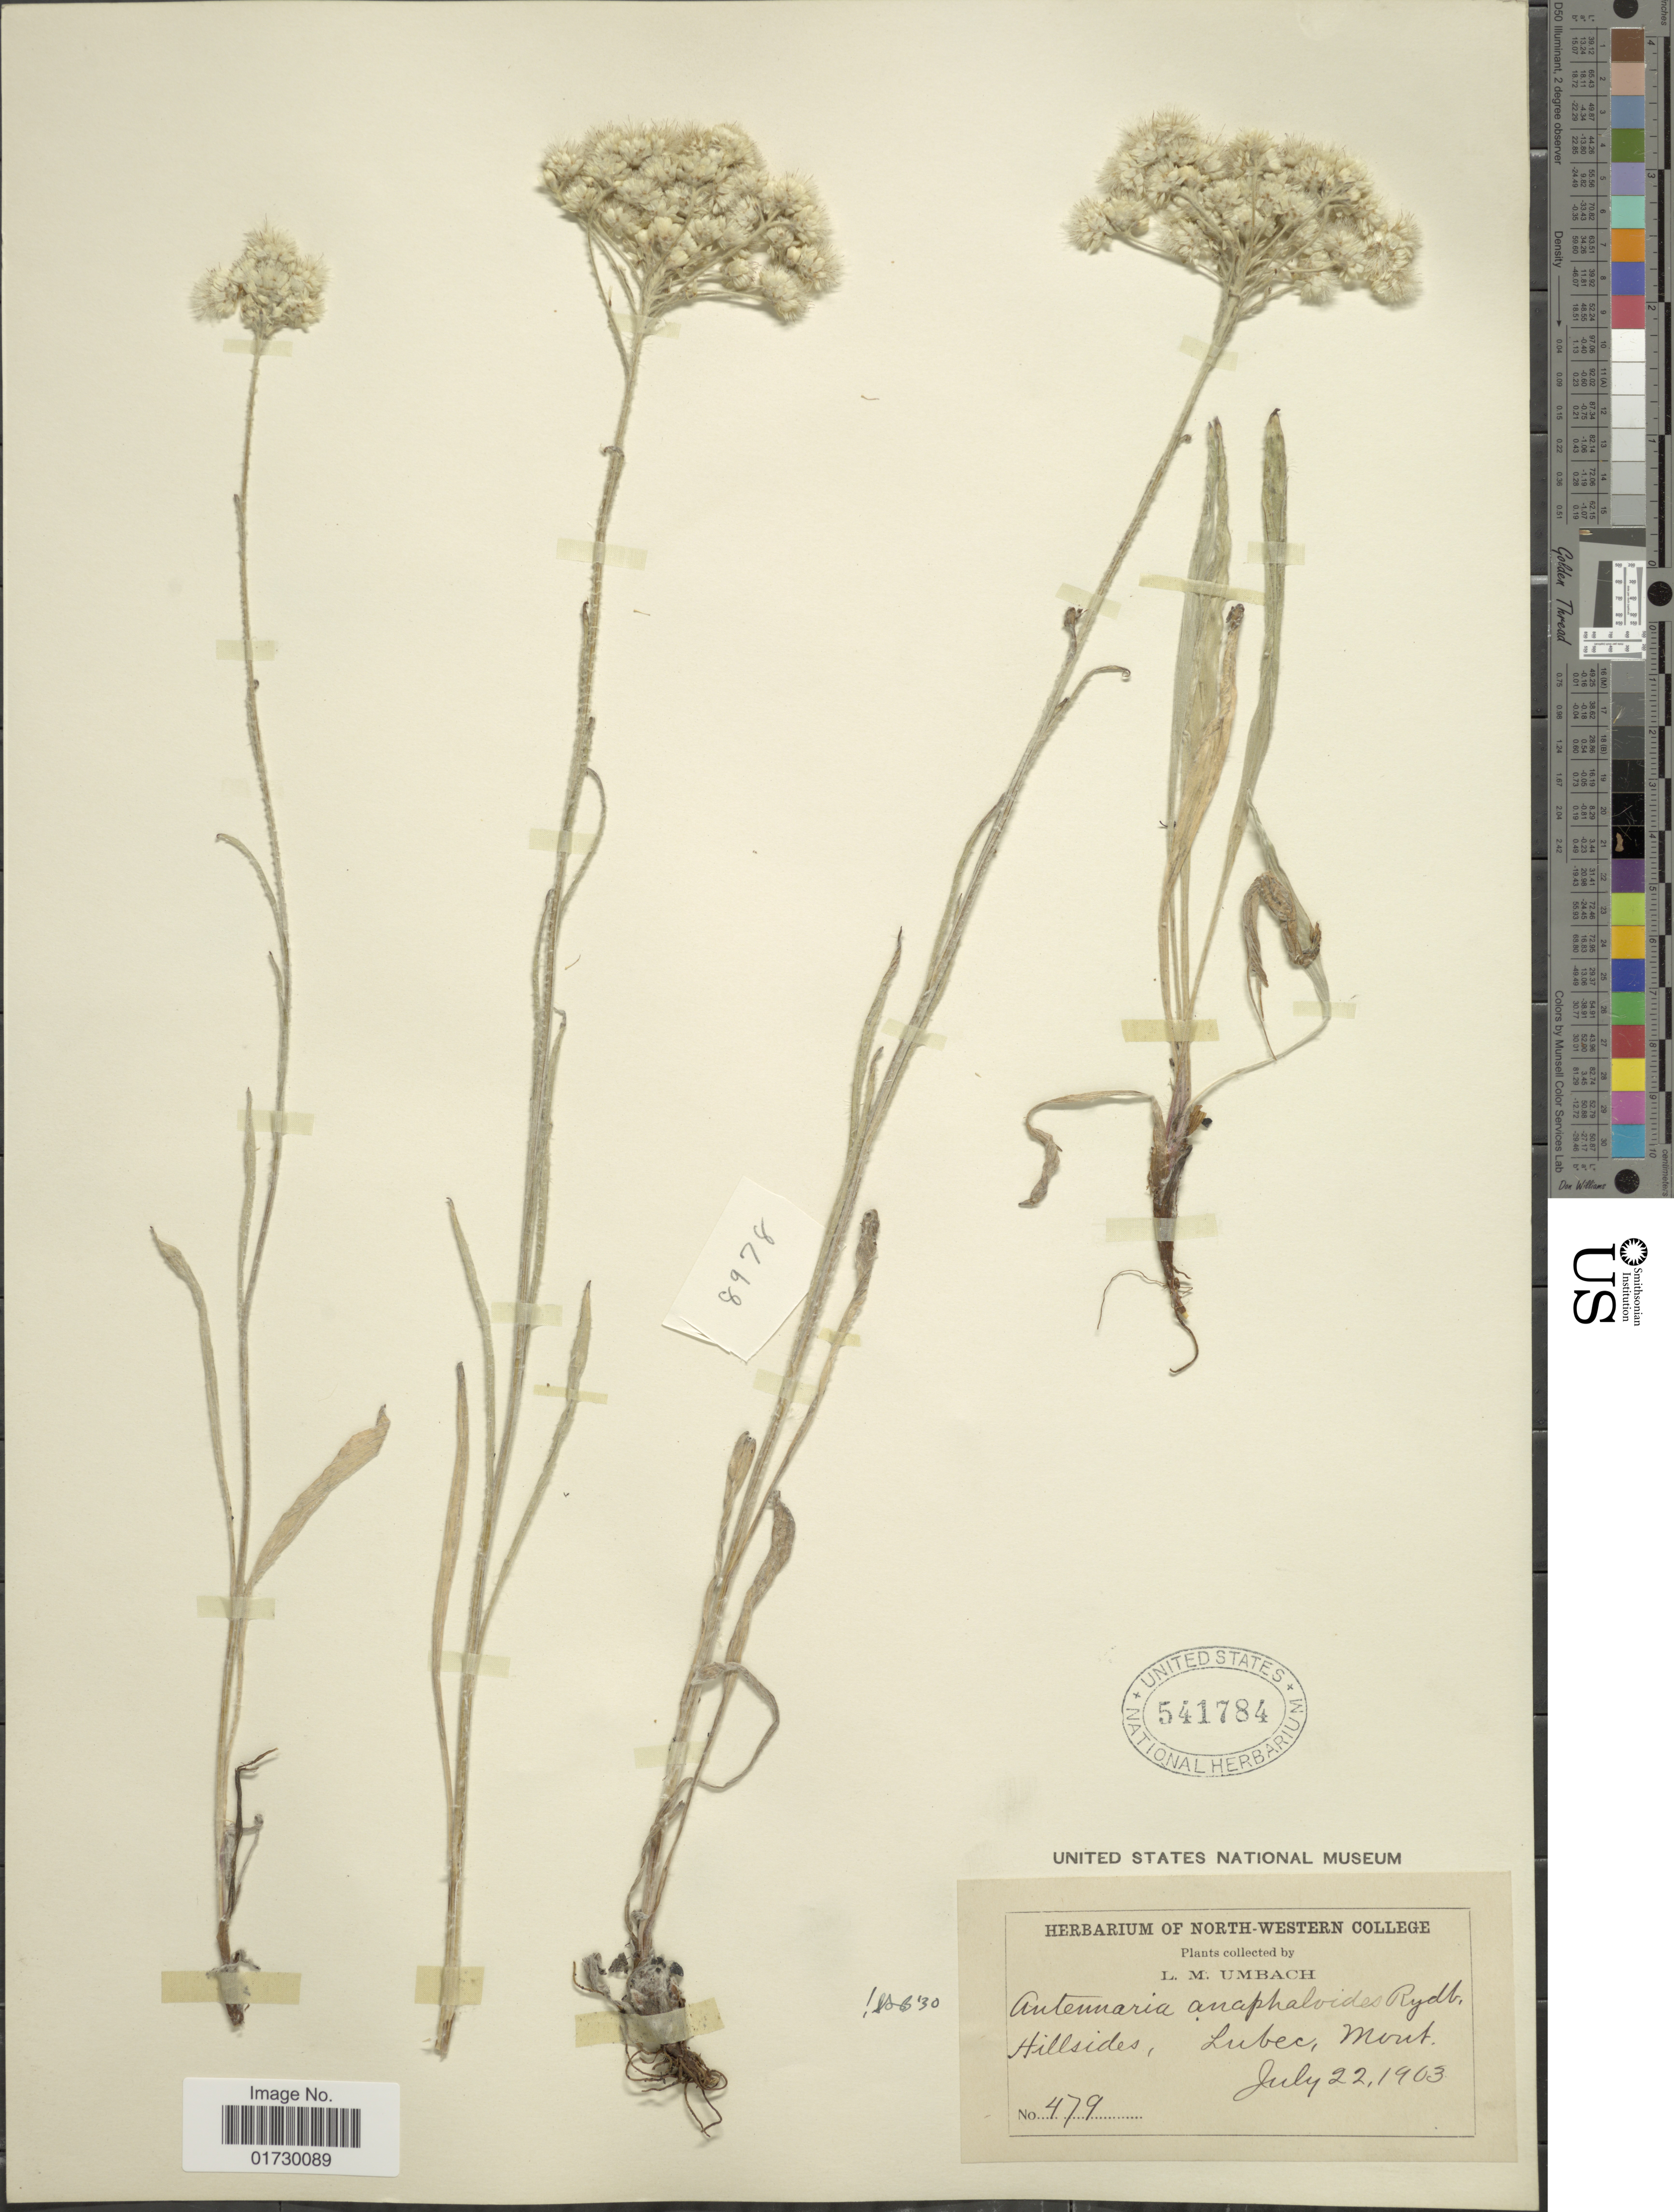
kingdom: Plantae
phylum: Tracheophyta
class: Magnoliopsida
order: Asterales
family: Asteraceae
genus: Antennaria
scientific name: Antennaria anaphaloides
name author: Rydb.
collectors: L. M. Umbach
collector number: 479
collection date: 1903-07-22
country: United States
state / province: Montana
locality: Hillsides, Lubec, Mont.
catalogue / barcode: US 541784